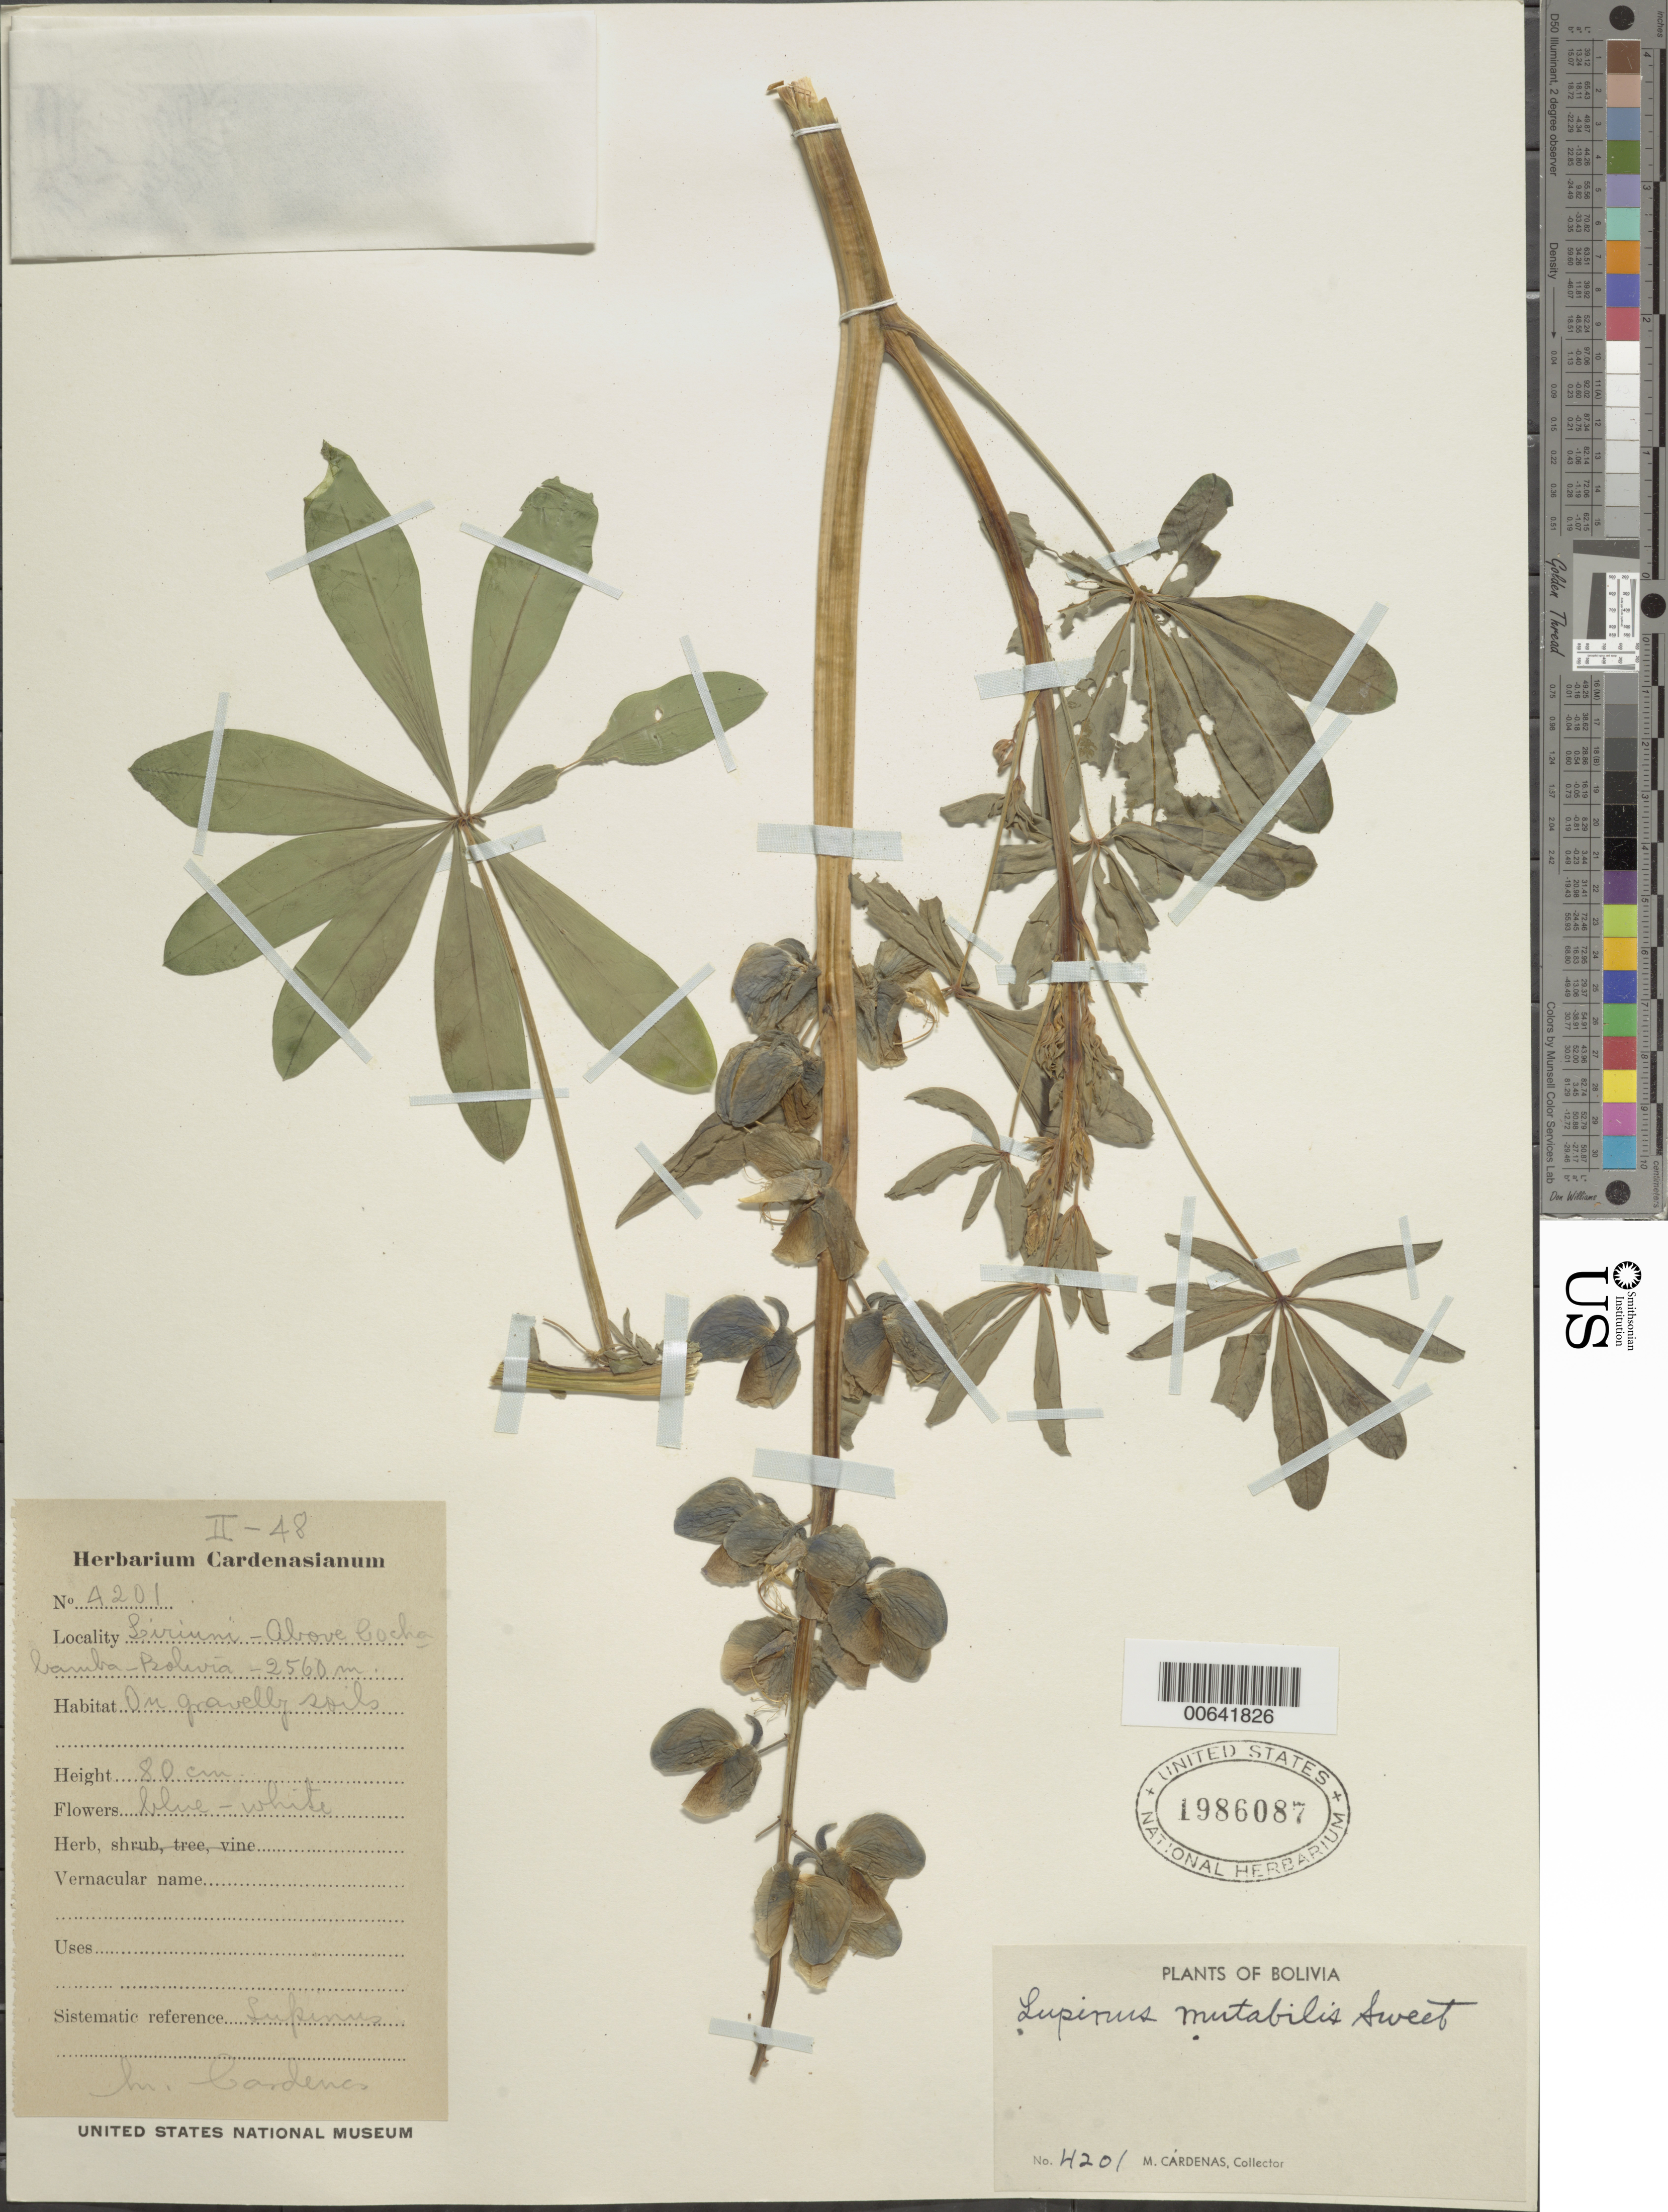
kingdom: Plantae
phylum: Tracheophyta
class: Magnoliopsida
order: Fabales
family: Fabaceae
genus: Lupinus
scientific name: Lupinus mutabilis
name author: Sweet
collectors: M. Cárdenas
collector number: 4201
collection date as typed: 01 Feb 1948 or 02 Jan 1948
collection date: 1948-01-02 or 1948-02-01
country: Bolivia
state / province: Cochabamba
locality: Liriuni, Cerca de Cochabamba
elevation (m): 2560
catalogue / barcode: US 1986087